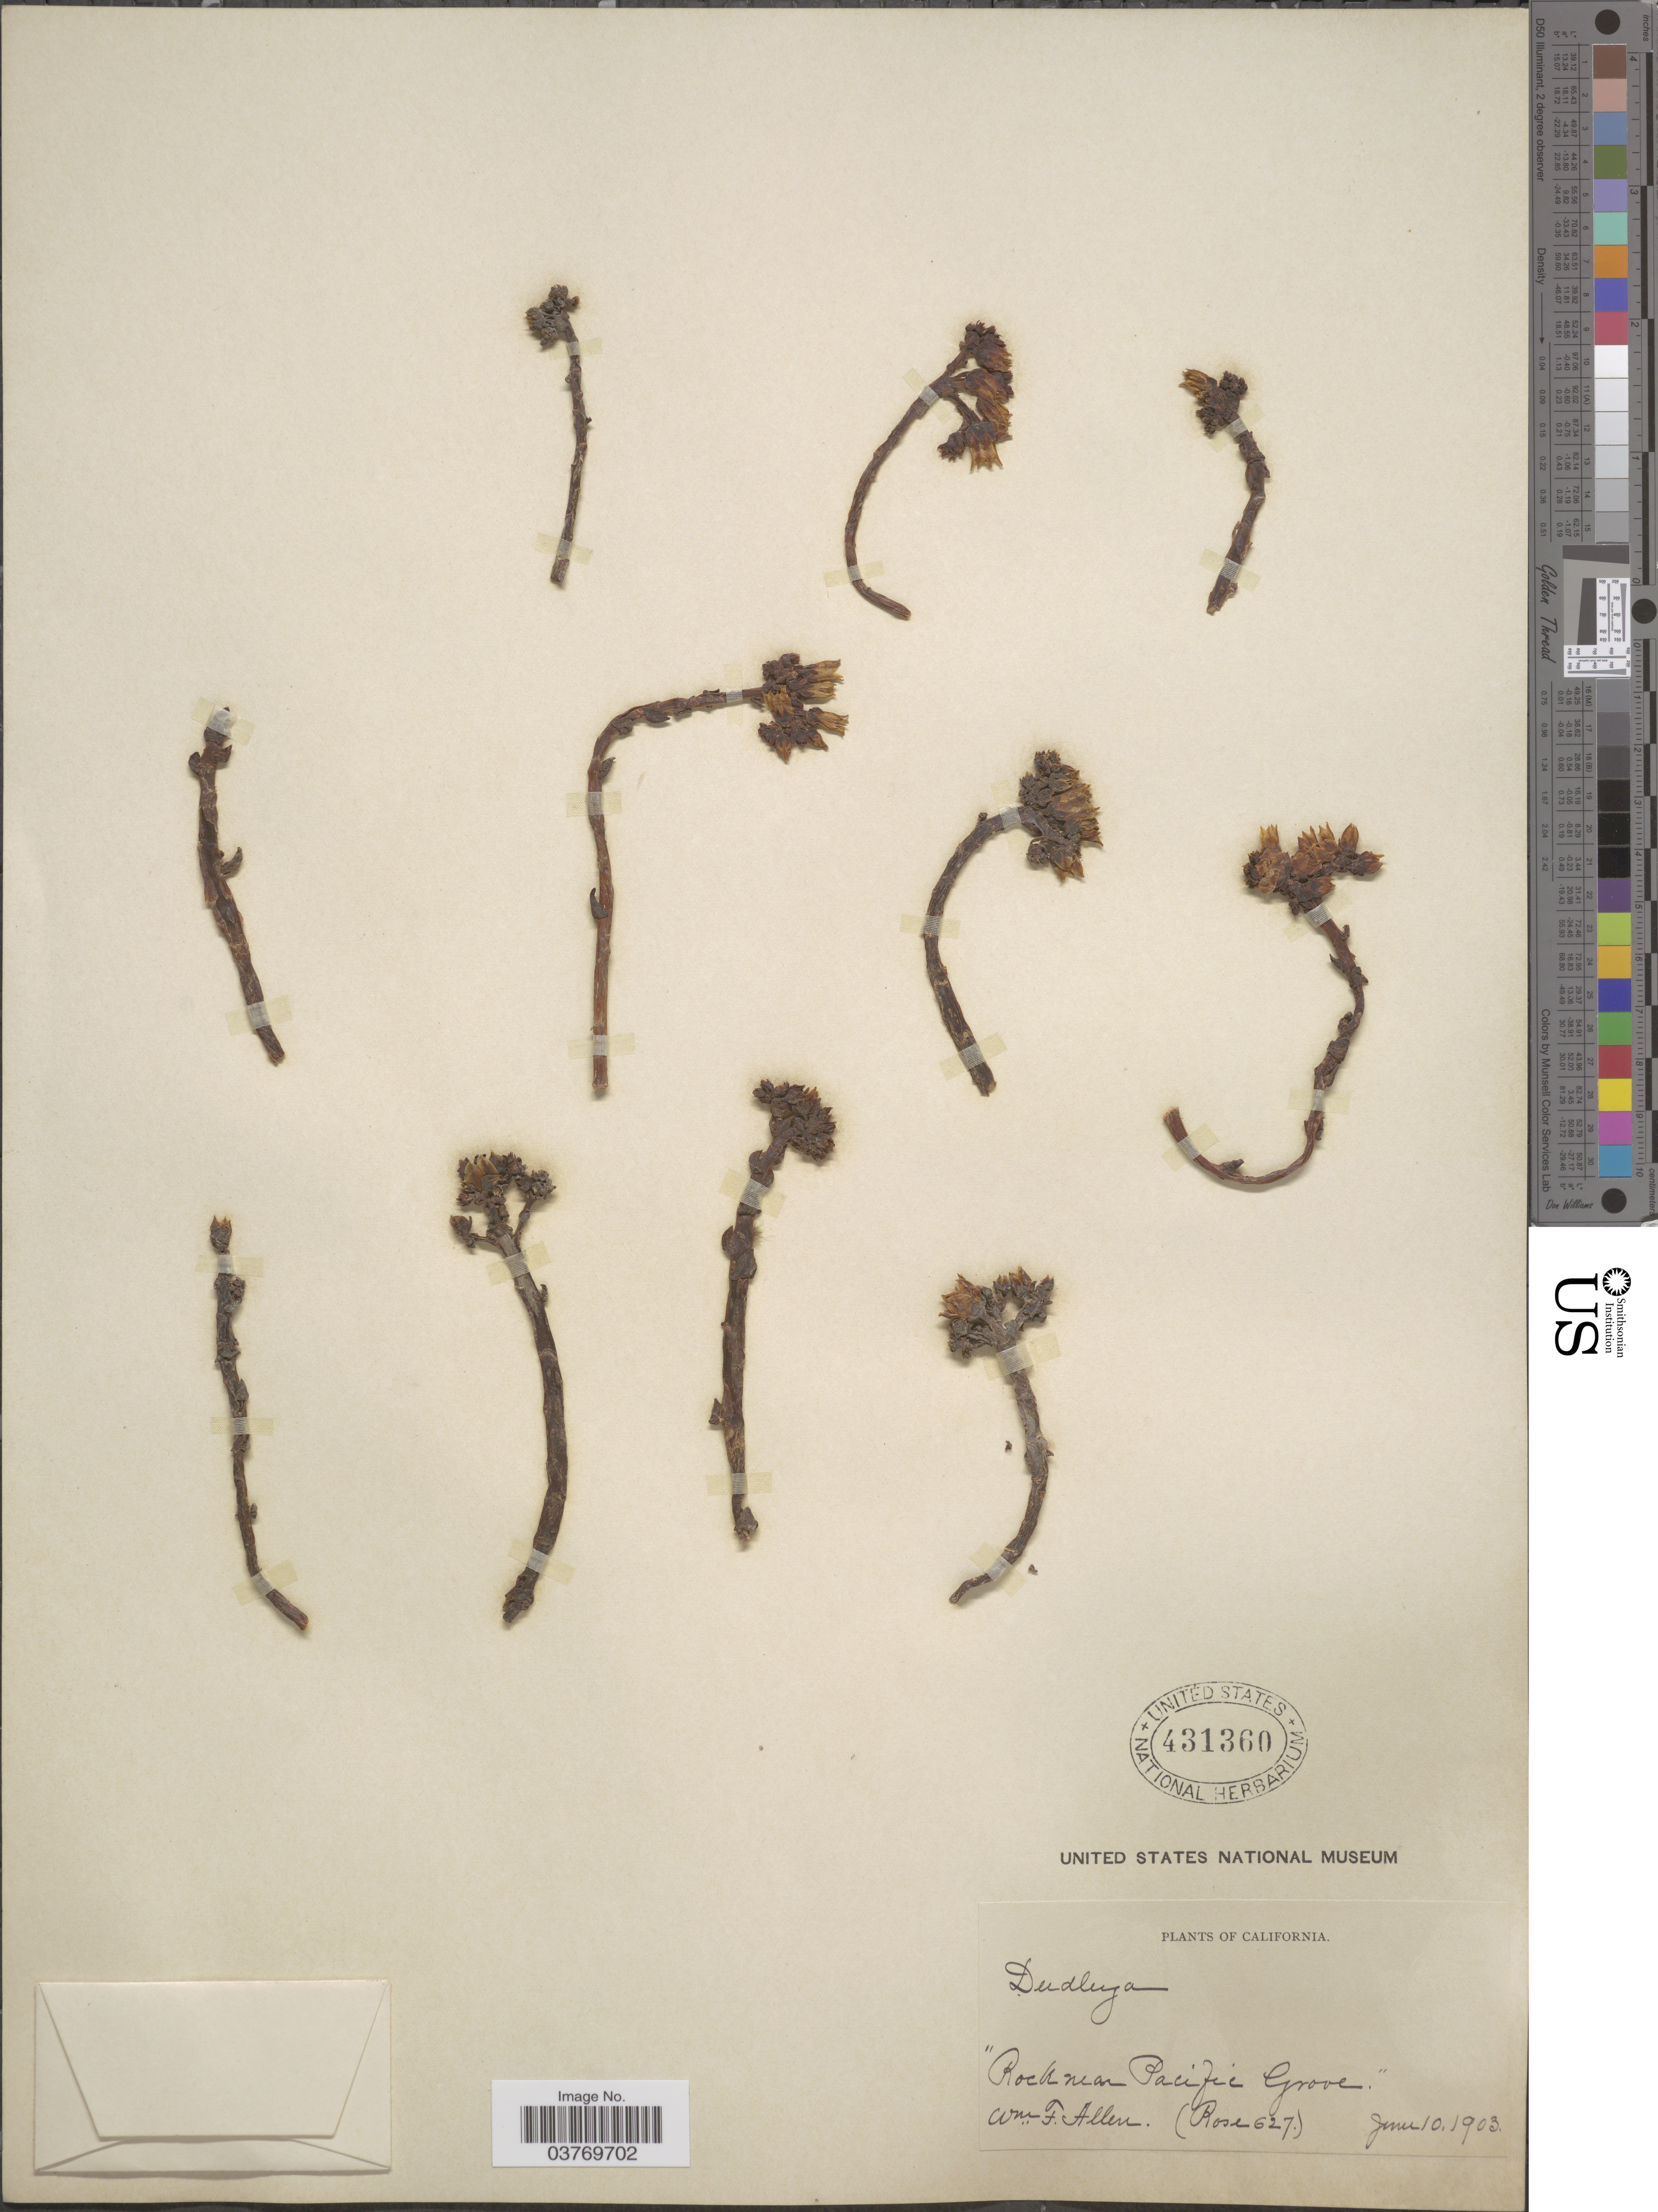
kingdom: Plantae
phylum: Tracheophyta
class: Magnoliopsida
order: Saxifragales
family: Crassulaceae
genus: Dudleya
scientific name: Dudleya farinosa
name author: (Lindl.) Britton & Rose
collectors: W. Allen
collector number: Rose 627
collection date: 1903-06-10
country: United States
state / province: California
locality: Rock near Pacific Grove.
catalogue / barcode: US 431360